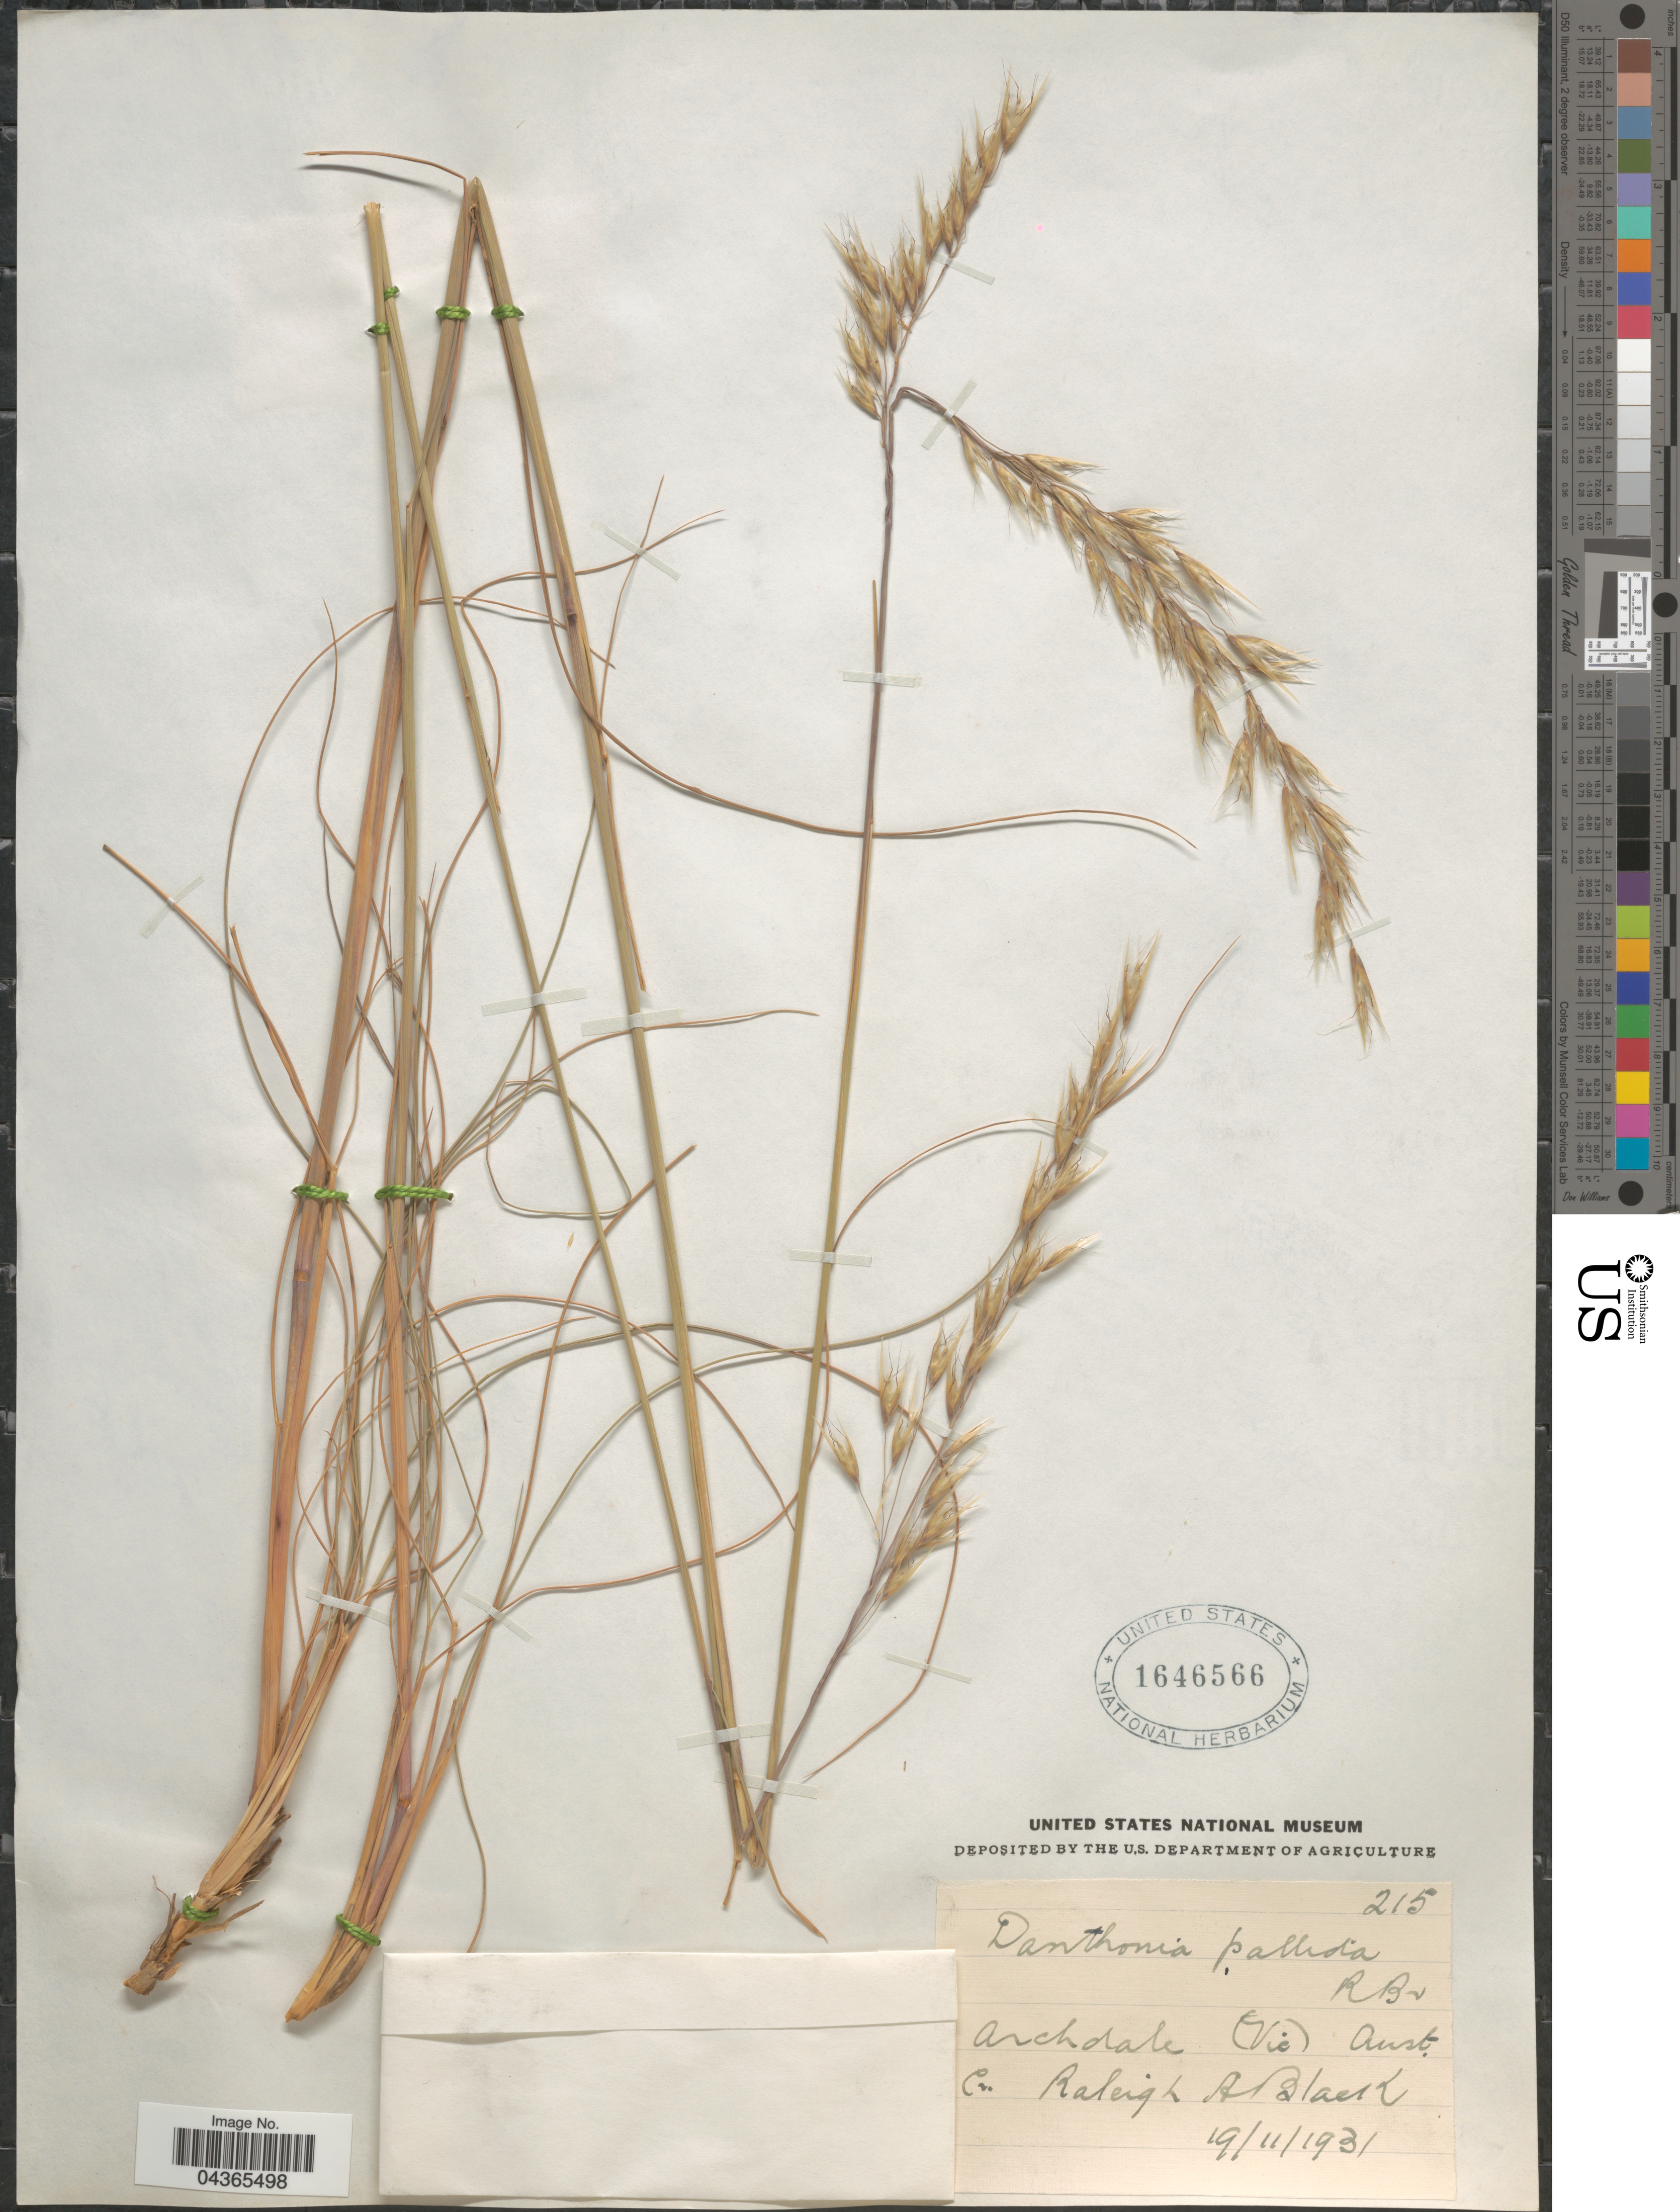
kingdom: Plantae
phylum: Tracheophyta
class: Liliopsida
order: Poales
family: Poaceae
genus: Rytidosperma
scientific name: Rytidosperma pallidum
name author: (R. Br.) A.M. Humphreys & H.P. Linder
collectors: R. A. Black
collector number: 215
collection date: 1931-11-19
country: Australia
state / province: Victoria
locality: Archdale (Vic).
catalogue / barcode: US 1646566